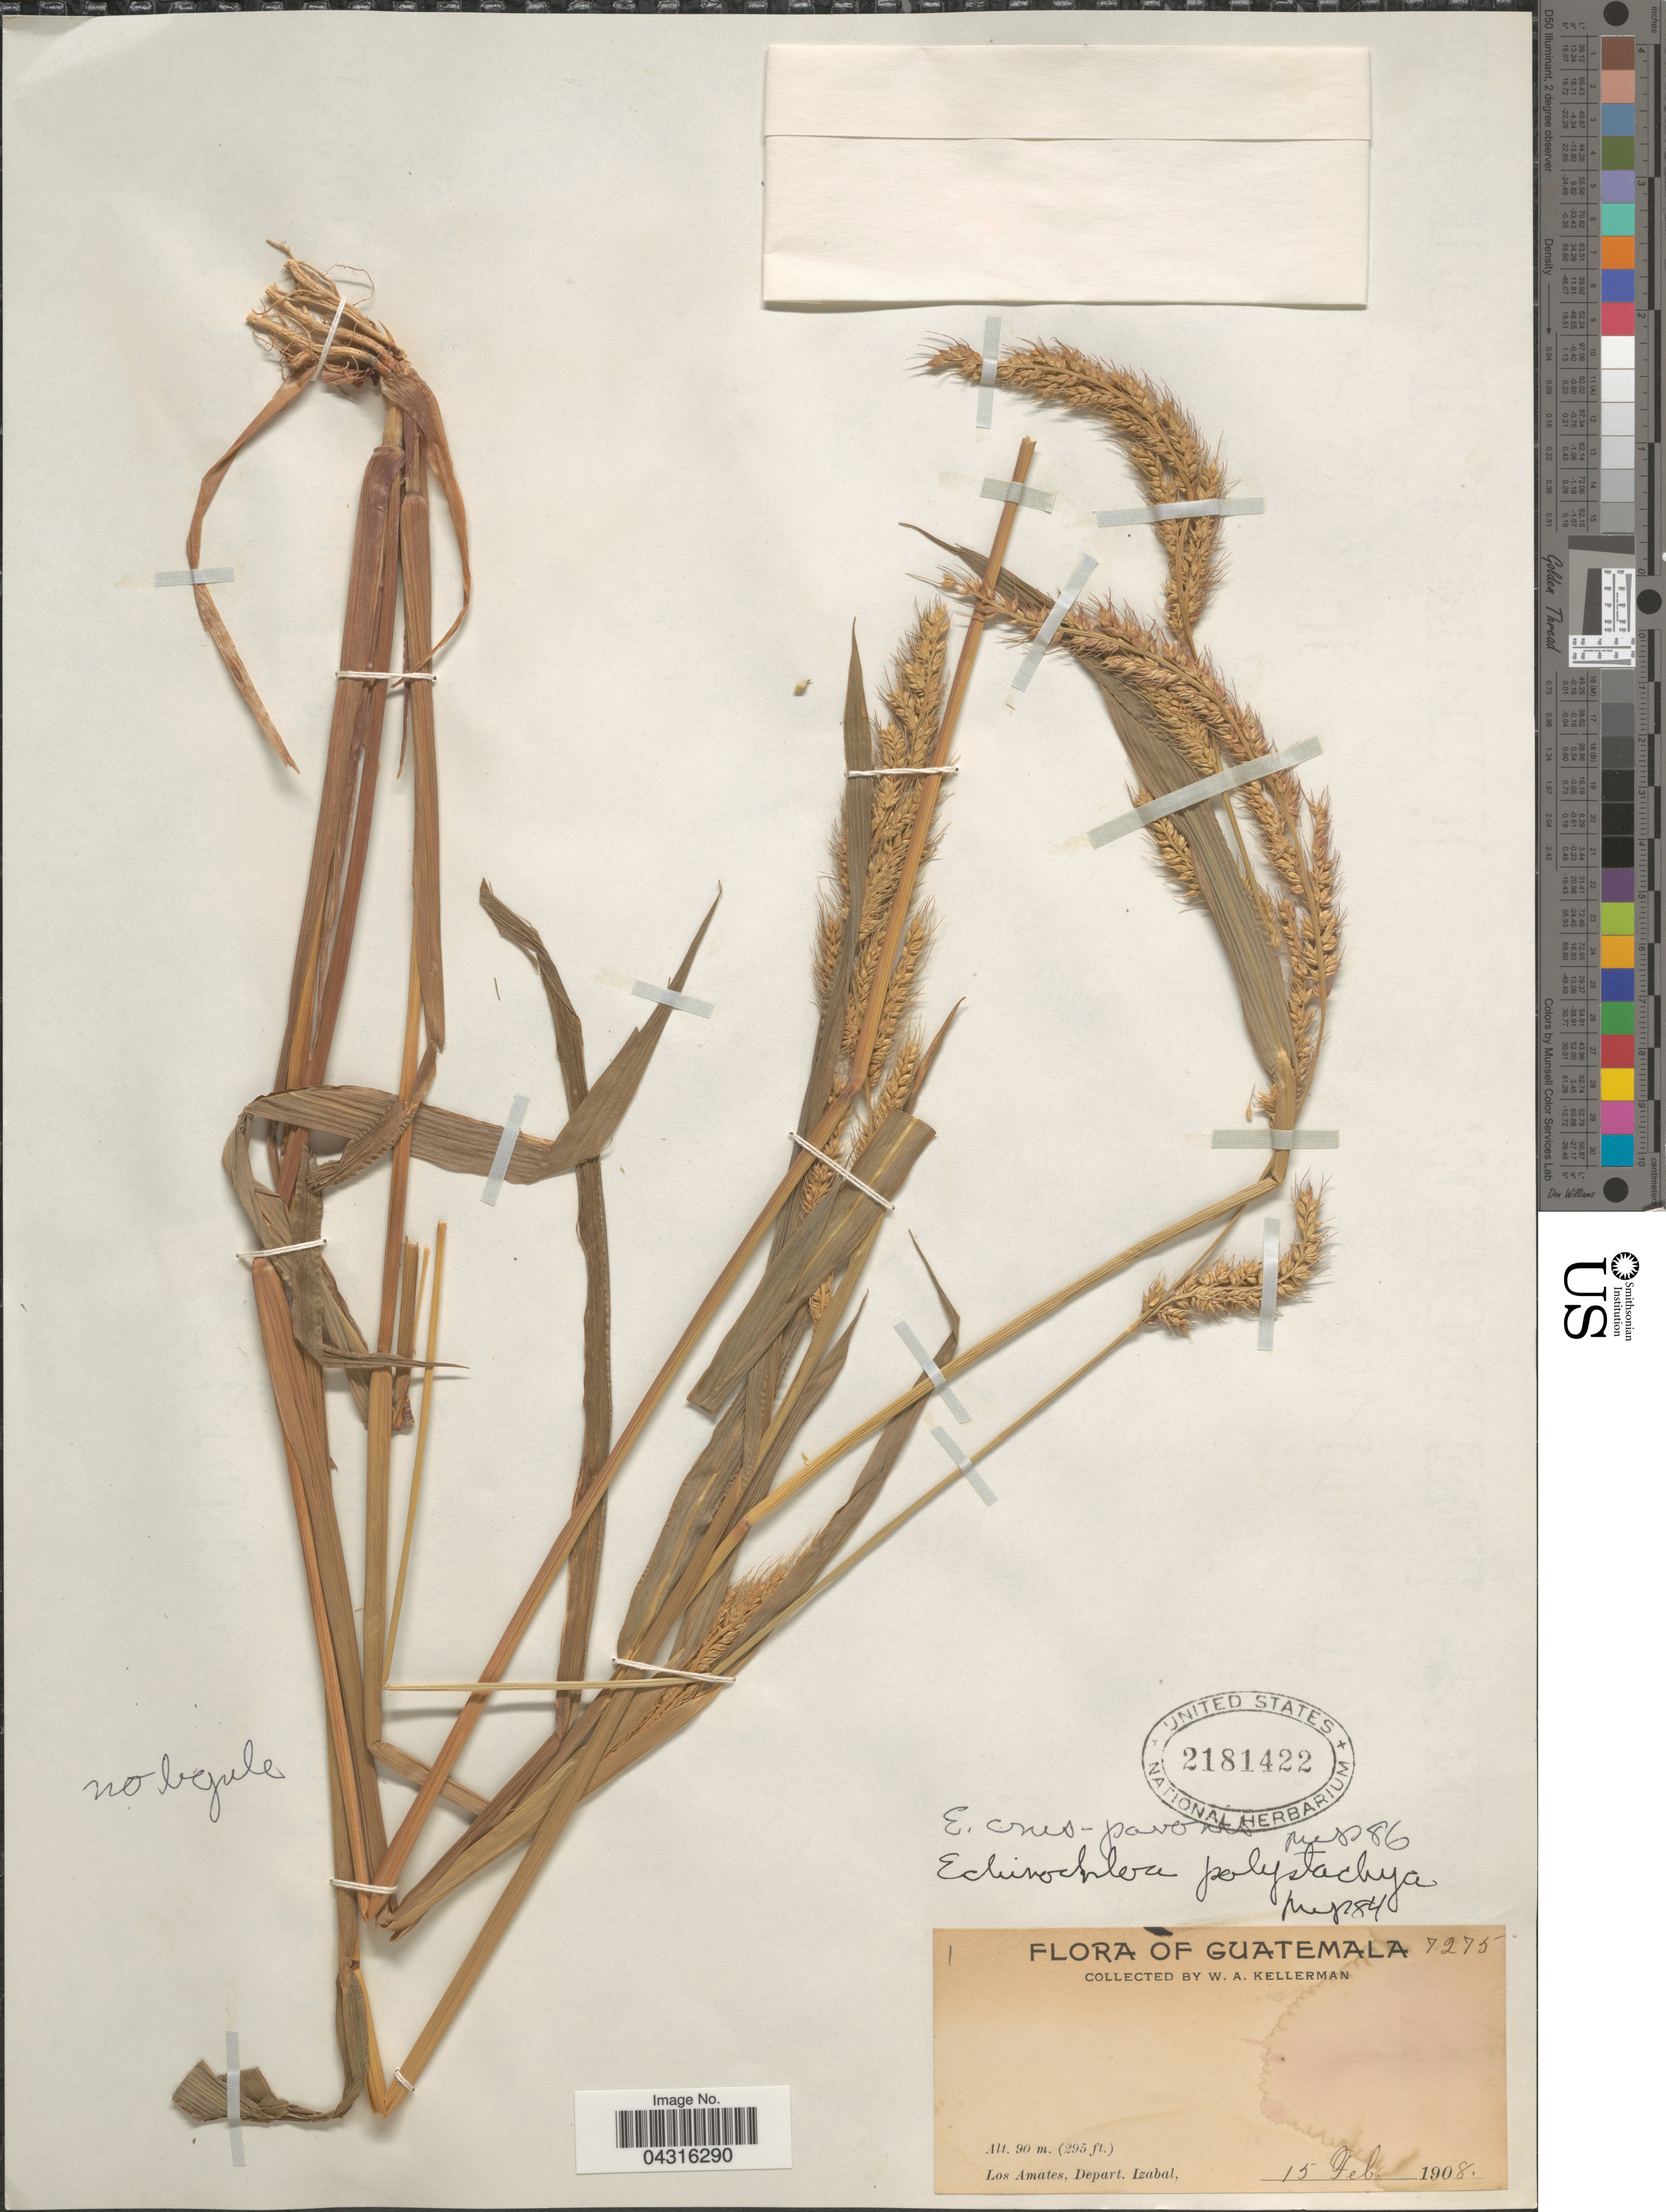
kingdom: Plantae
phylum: Tracheophyta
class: Liliopsida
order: Poales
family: Poaceae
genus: Echinochloa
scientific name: Echinochloa crus-pavonis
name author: (Kunth) Schult.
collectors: W. Kellerman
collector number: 7275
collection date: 1908-02-15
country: Guatemala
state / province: Izabal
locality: Los Amates, Depart. Izabal.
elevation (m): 90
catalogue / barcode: US 2181422